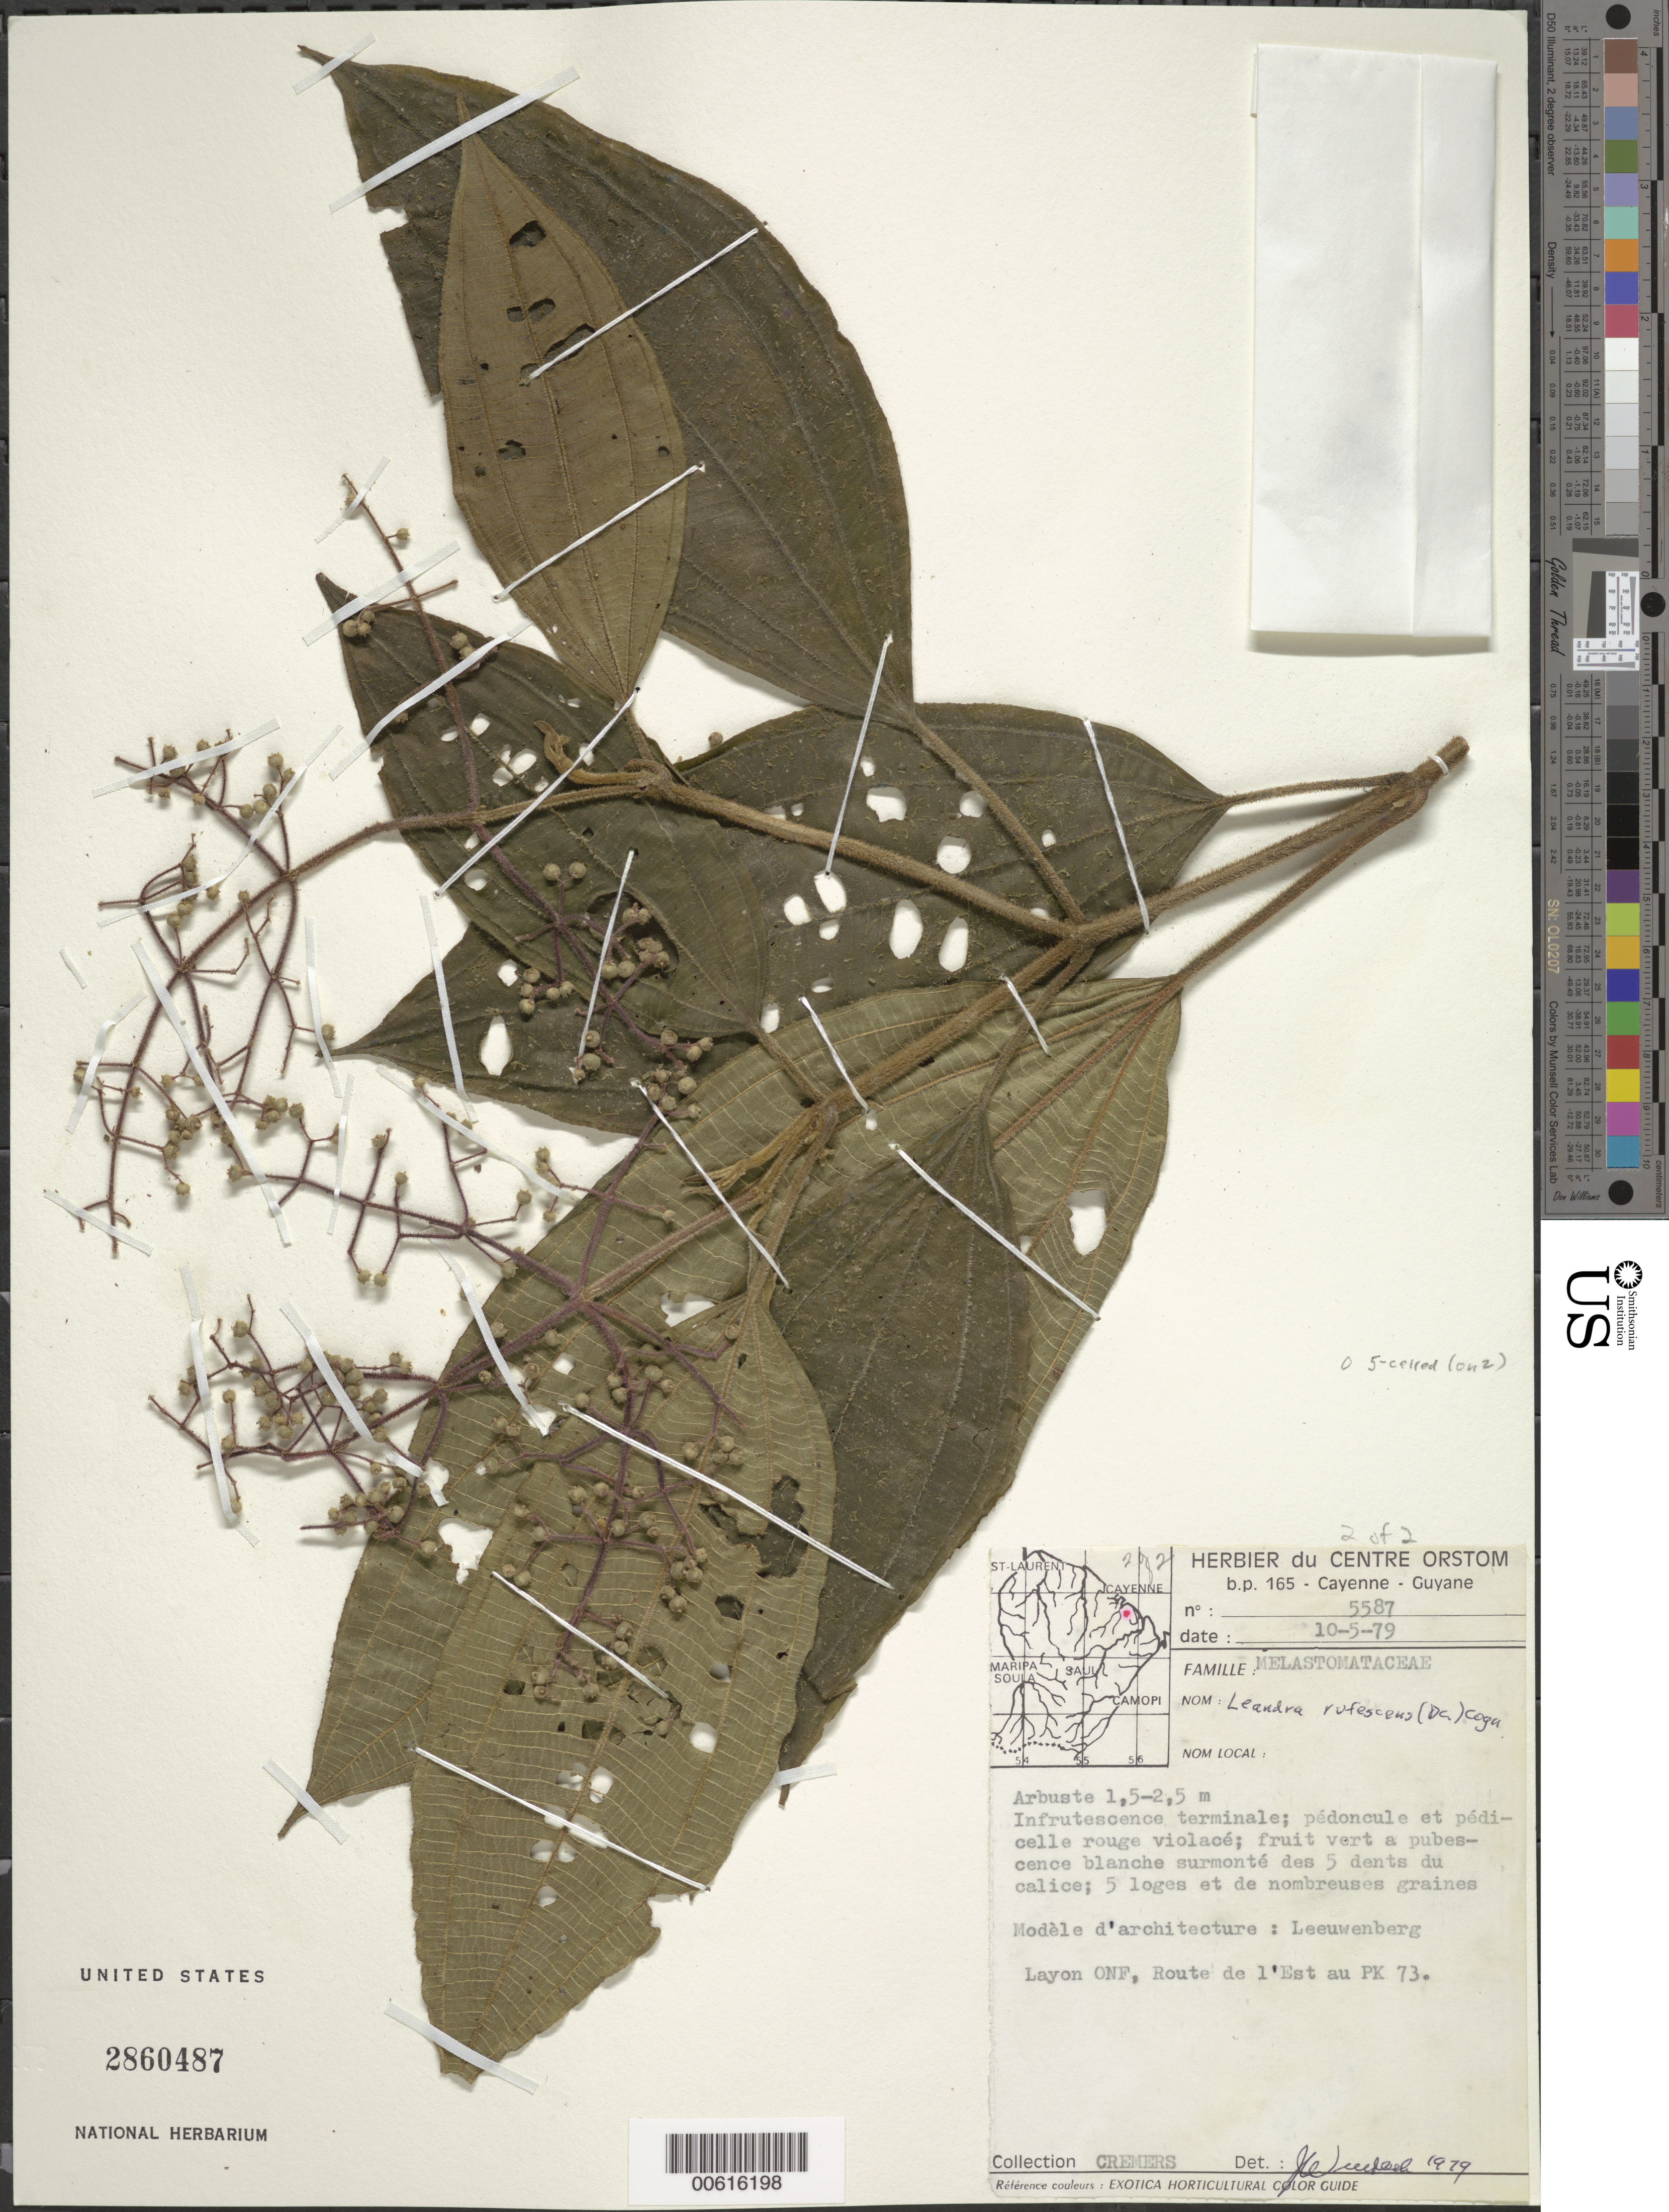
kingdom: Plantae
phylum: Tracheophyta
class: Magnoliopsida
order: Myrtales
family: Melastomataceae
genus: Leandra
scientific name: Leandra rufescens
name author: (DC.) Cogn.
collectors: G. Cremers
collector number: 5587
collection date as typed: Transcribed d/m/y: 10/5/79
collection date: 1979-05-10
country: French Guiana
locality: Modèle d'architecture: Leeuwenberg, Layon ONF, Route de l'Est au PK 73.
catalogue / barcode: US 2860487